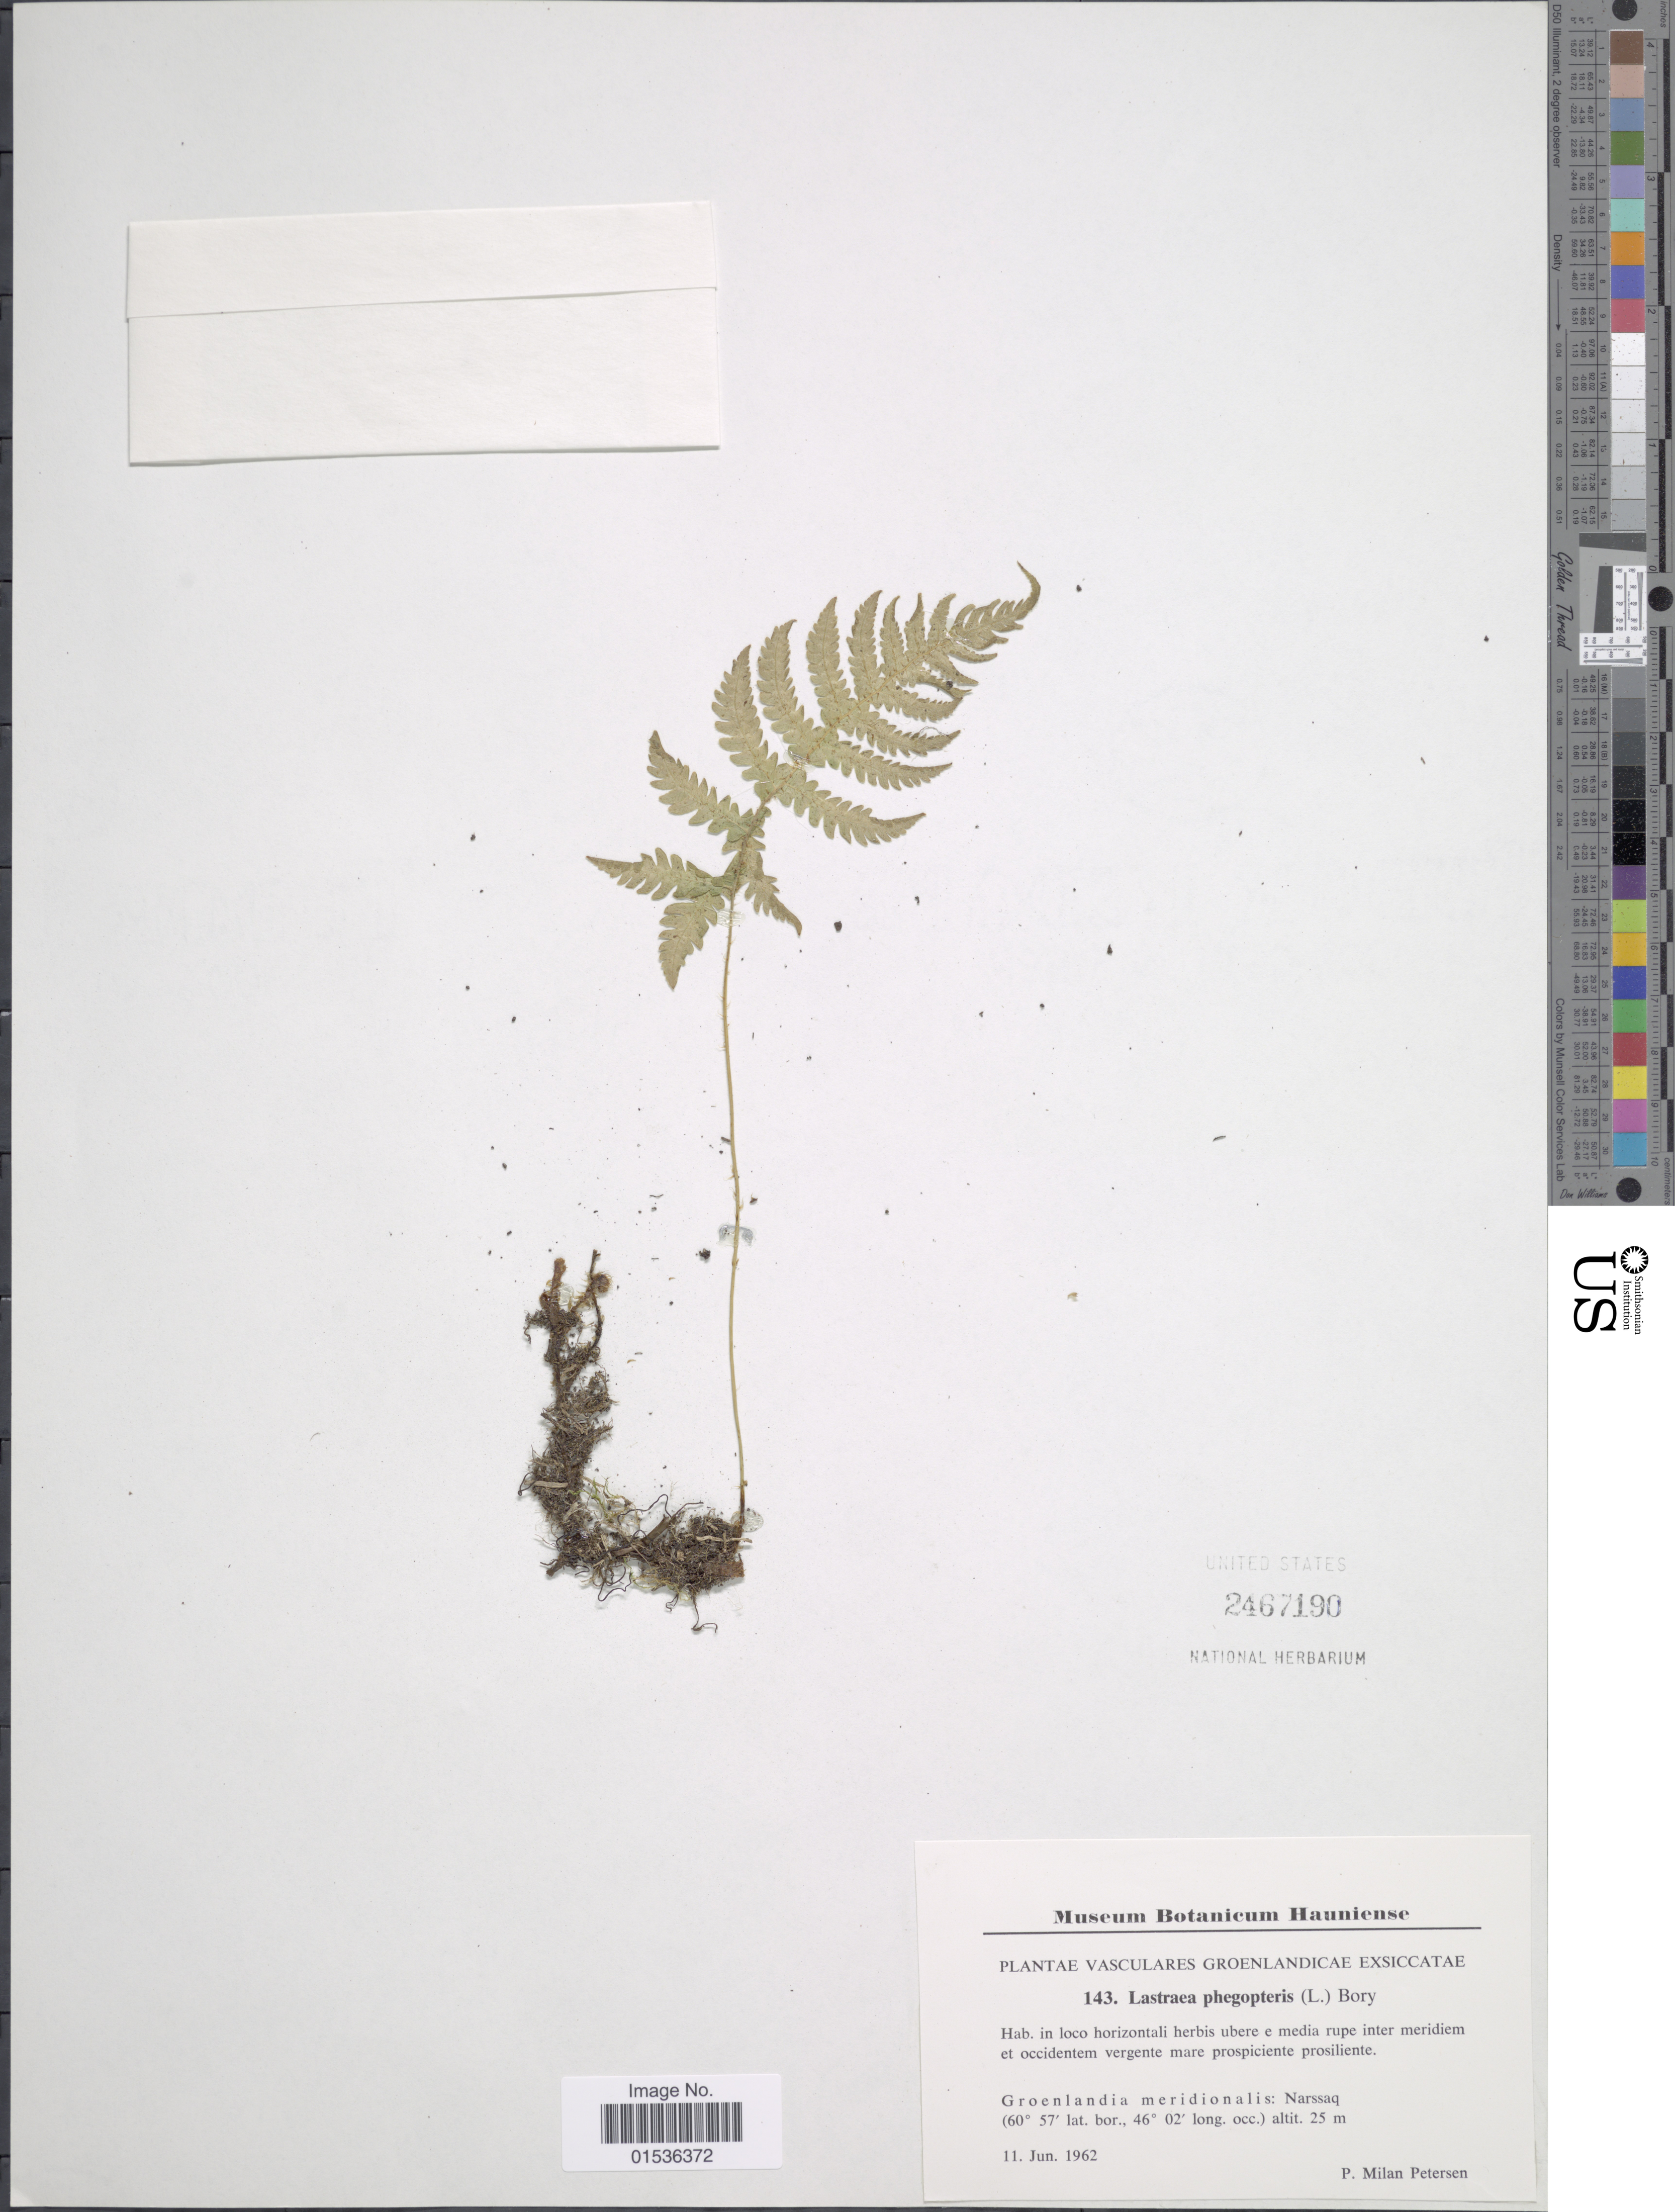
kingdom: Plantae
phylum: Tracheophyta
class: Polypodiopsida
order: Polypodiales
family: Thelypteridaceae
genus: Phegopteris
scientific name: Phegopteris connectilis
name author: (Michx.) Watt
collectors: P. Petersen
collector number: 143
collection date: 1962-06-11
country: Greenland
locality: Groenlandia meridionalis : Narssaq.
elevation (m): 25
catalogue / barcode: US 2467190